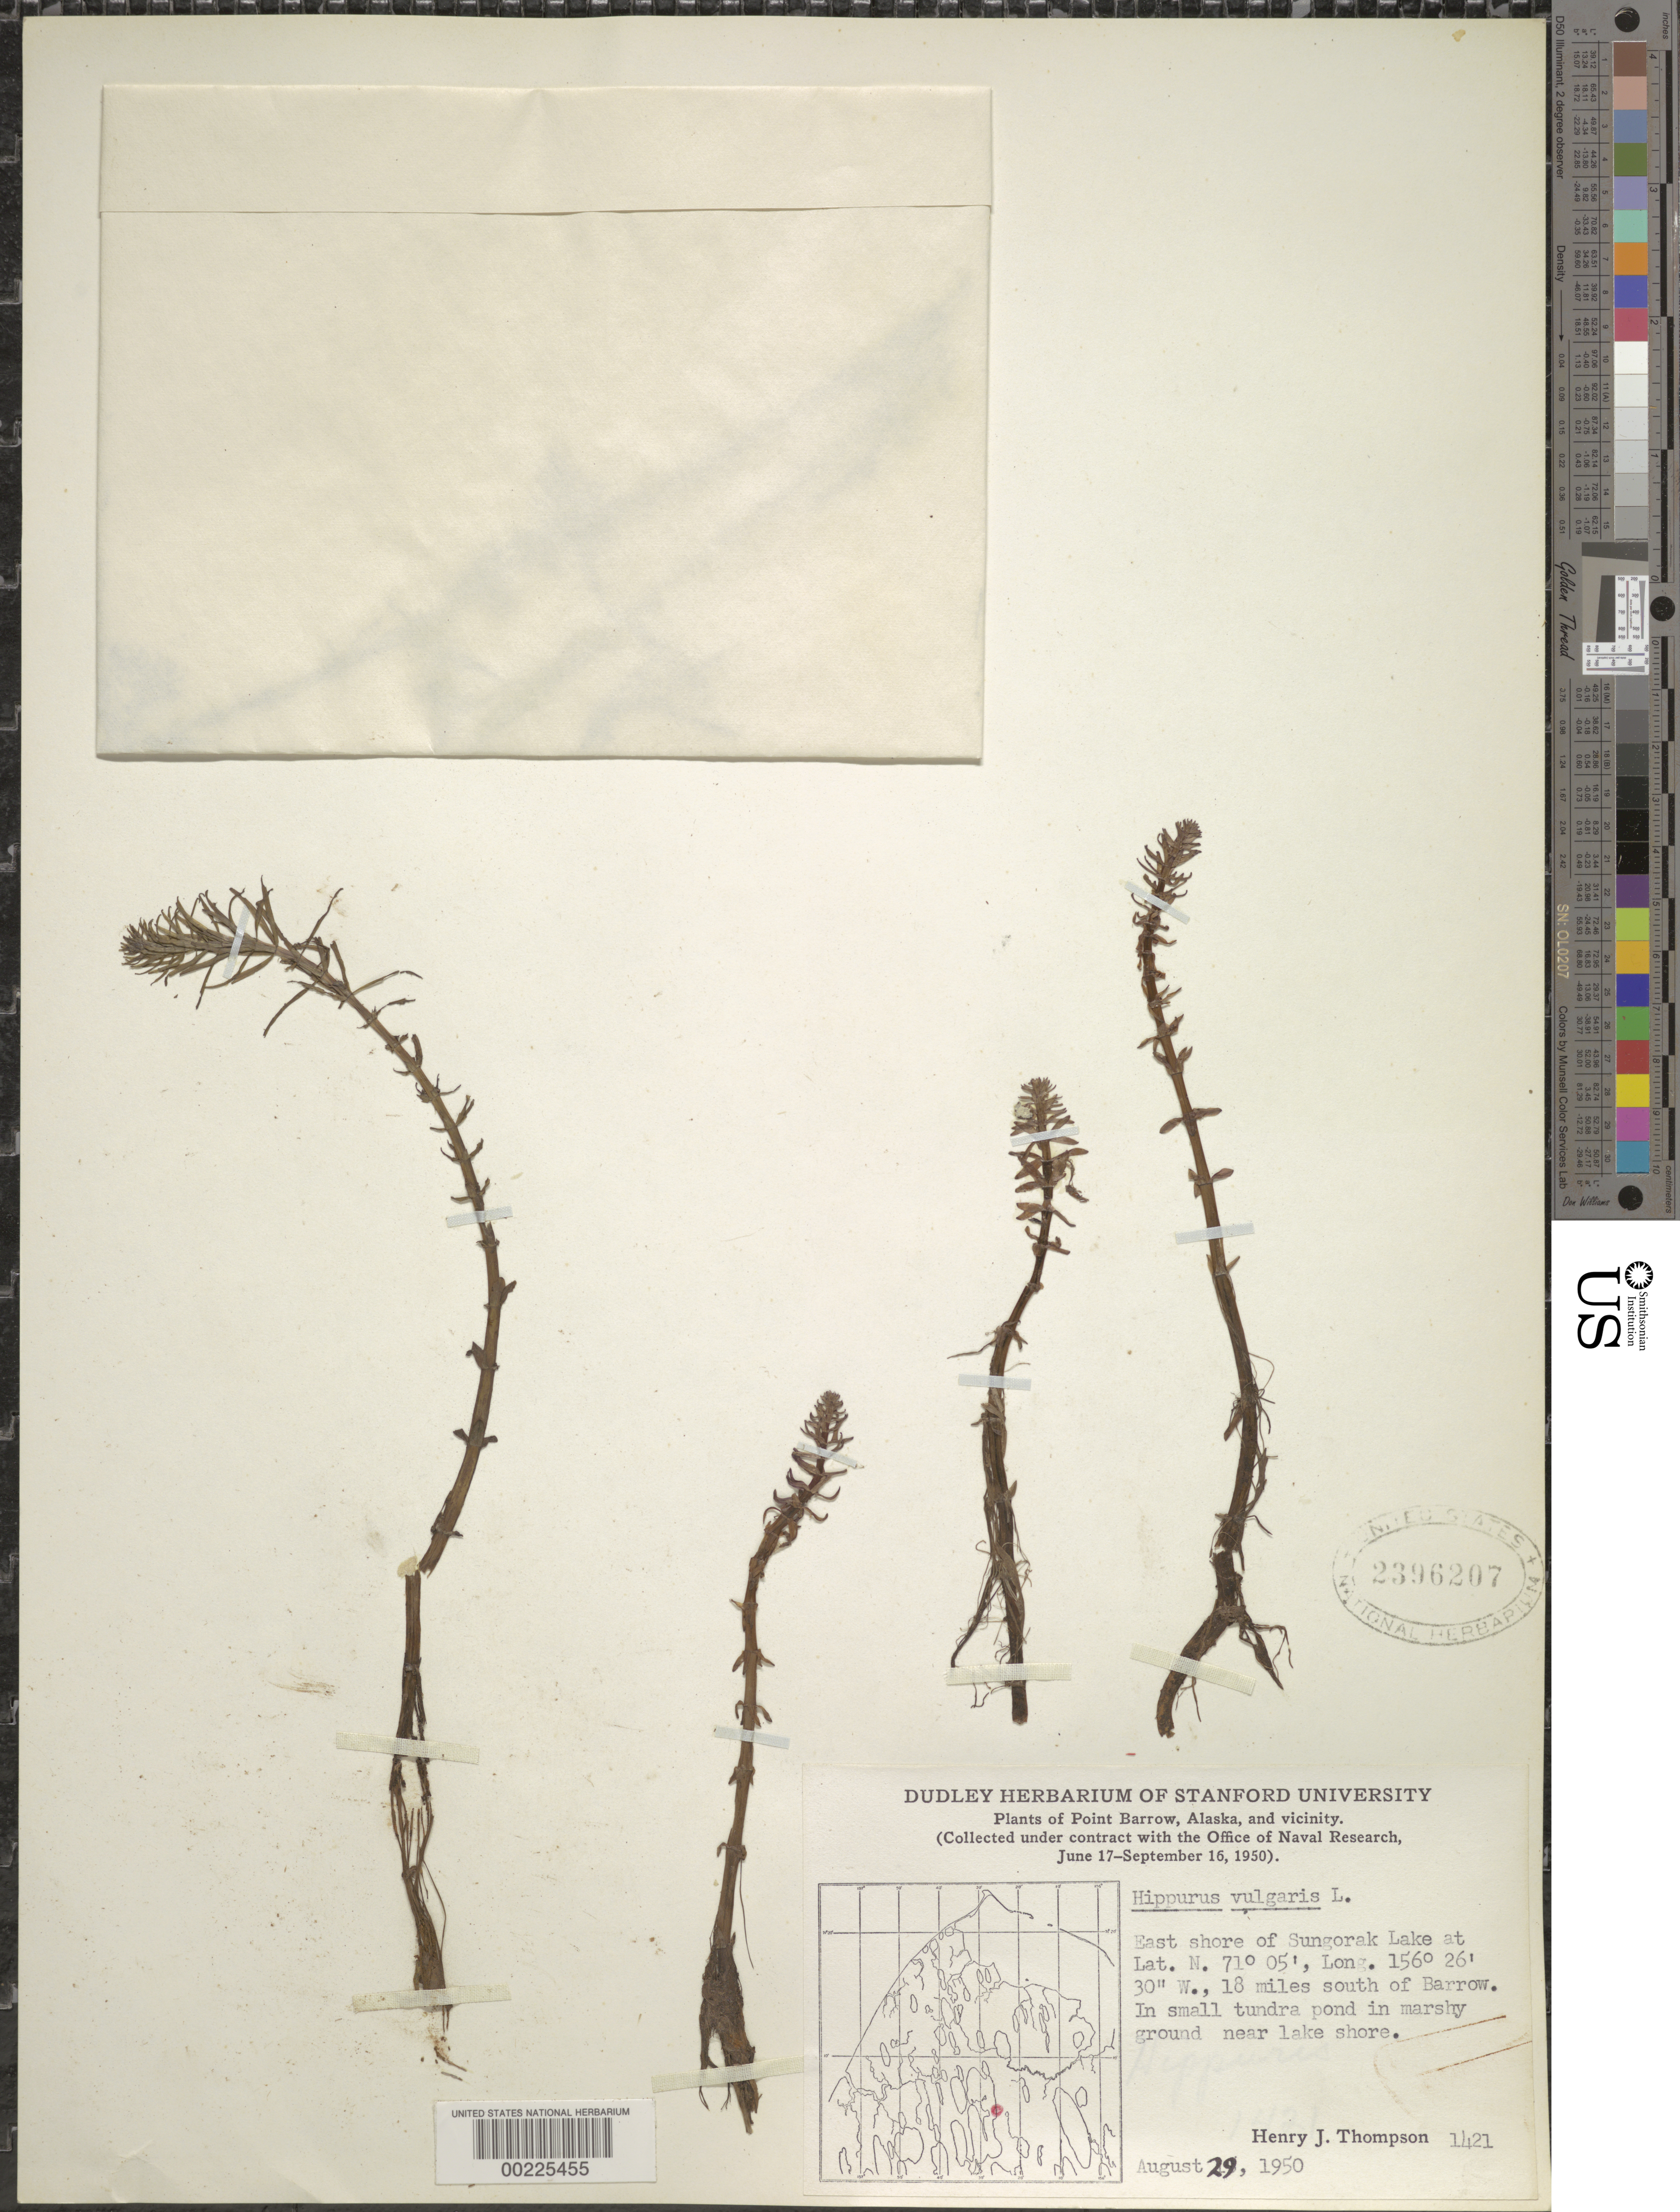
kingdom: Plantae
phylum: Tracheophyta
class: Magnoliopsida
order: Lamiales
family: Plantaginaceae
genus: Hippuris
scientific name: Hippuris vulgaris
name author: L.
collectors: H. J. Thompson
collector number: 1421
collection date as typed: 29 Aug 1950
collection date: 1950-08-29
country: United States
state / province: Alaska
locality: E shore of sungorak lake, 18 mi s of barrow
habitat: In small tundra pond in marshy ground near lake shore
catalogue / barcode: US 2396207